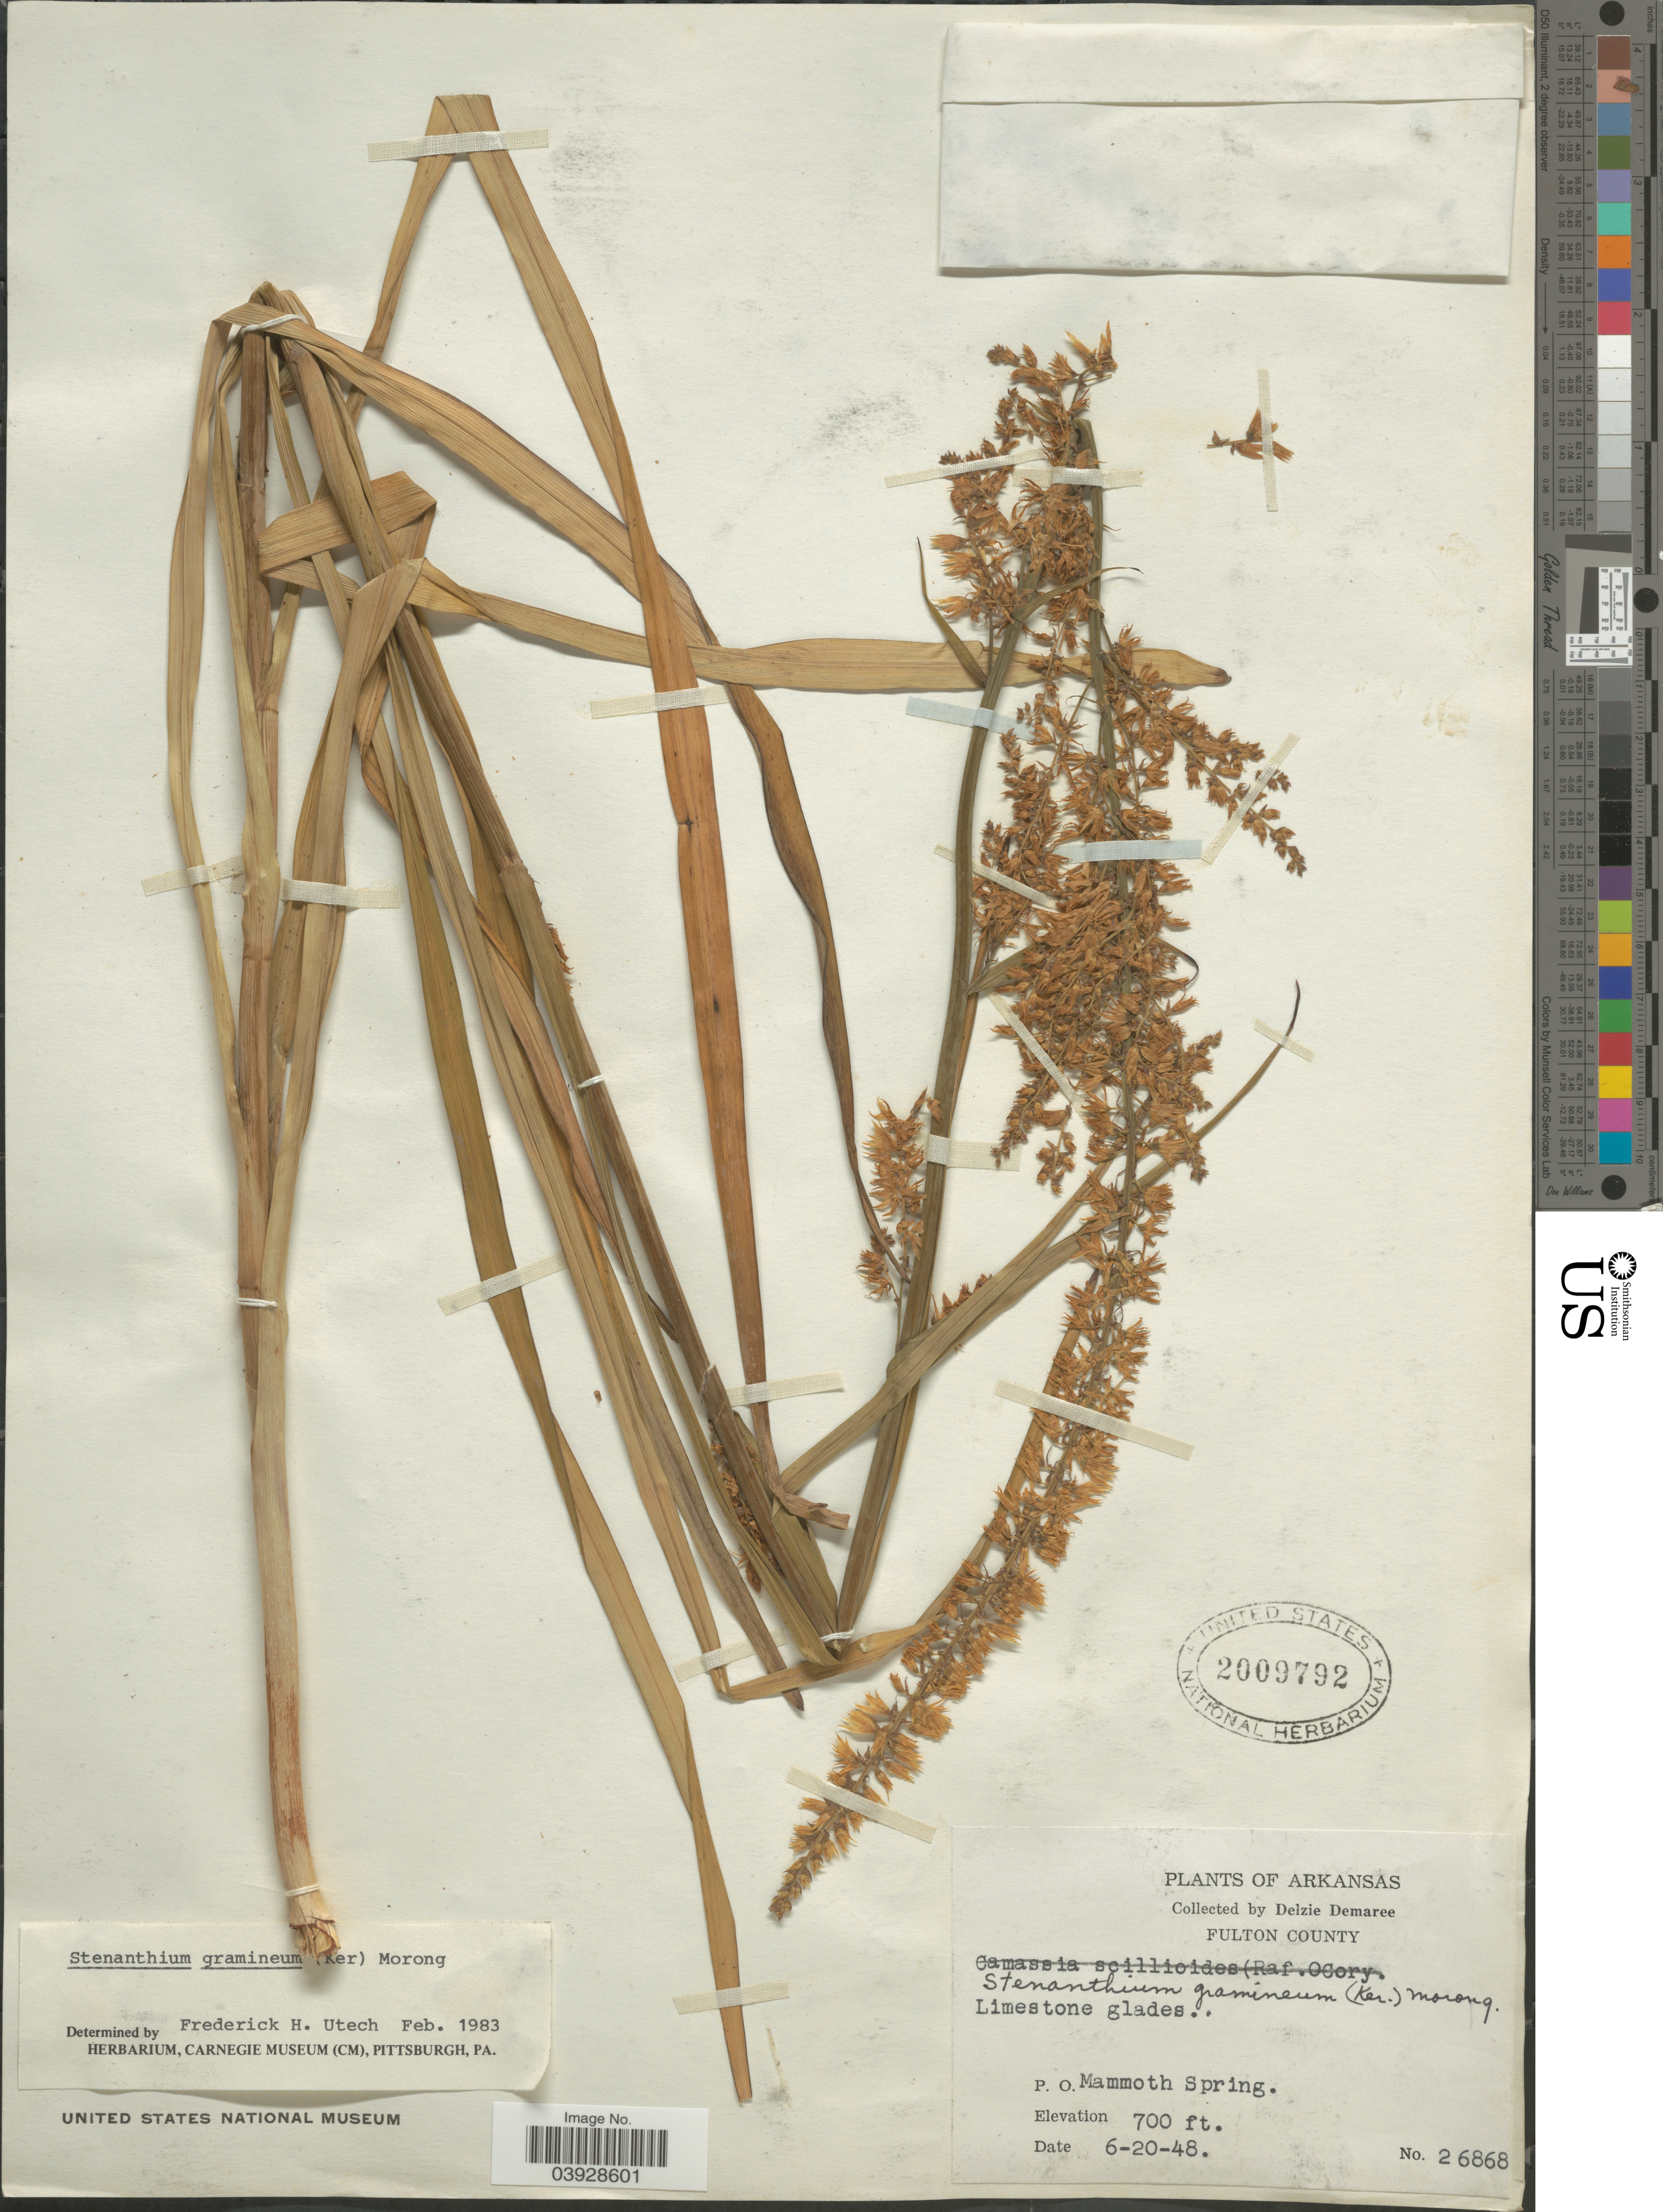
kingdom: Plantae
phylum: Tracheophyta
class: Liliopsida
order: Liliales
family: Melanthiaceae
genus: Stenanthium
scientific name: Stenanthium gramineum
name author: (Ker Gawl.) Morong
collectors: D. Demaree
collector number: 26868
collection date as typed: Transcribed d/m/y: 20/6/48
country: United States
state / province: Arkansas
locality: Fulton County. P. O. Mammoth Spring.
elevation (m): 213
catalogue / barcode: US 2009792